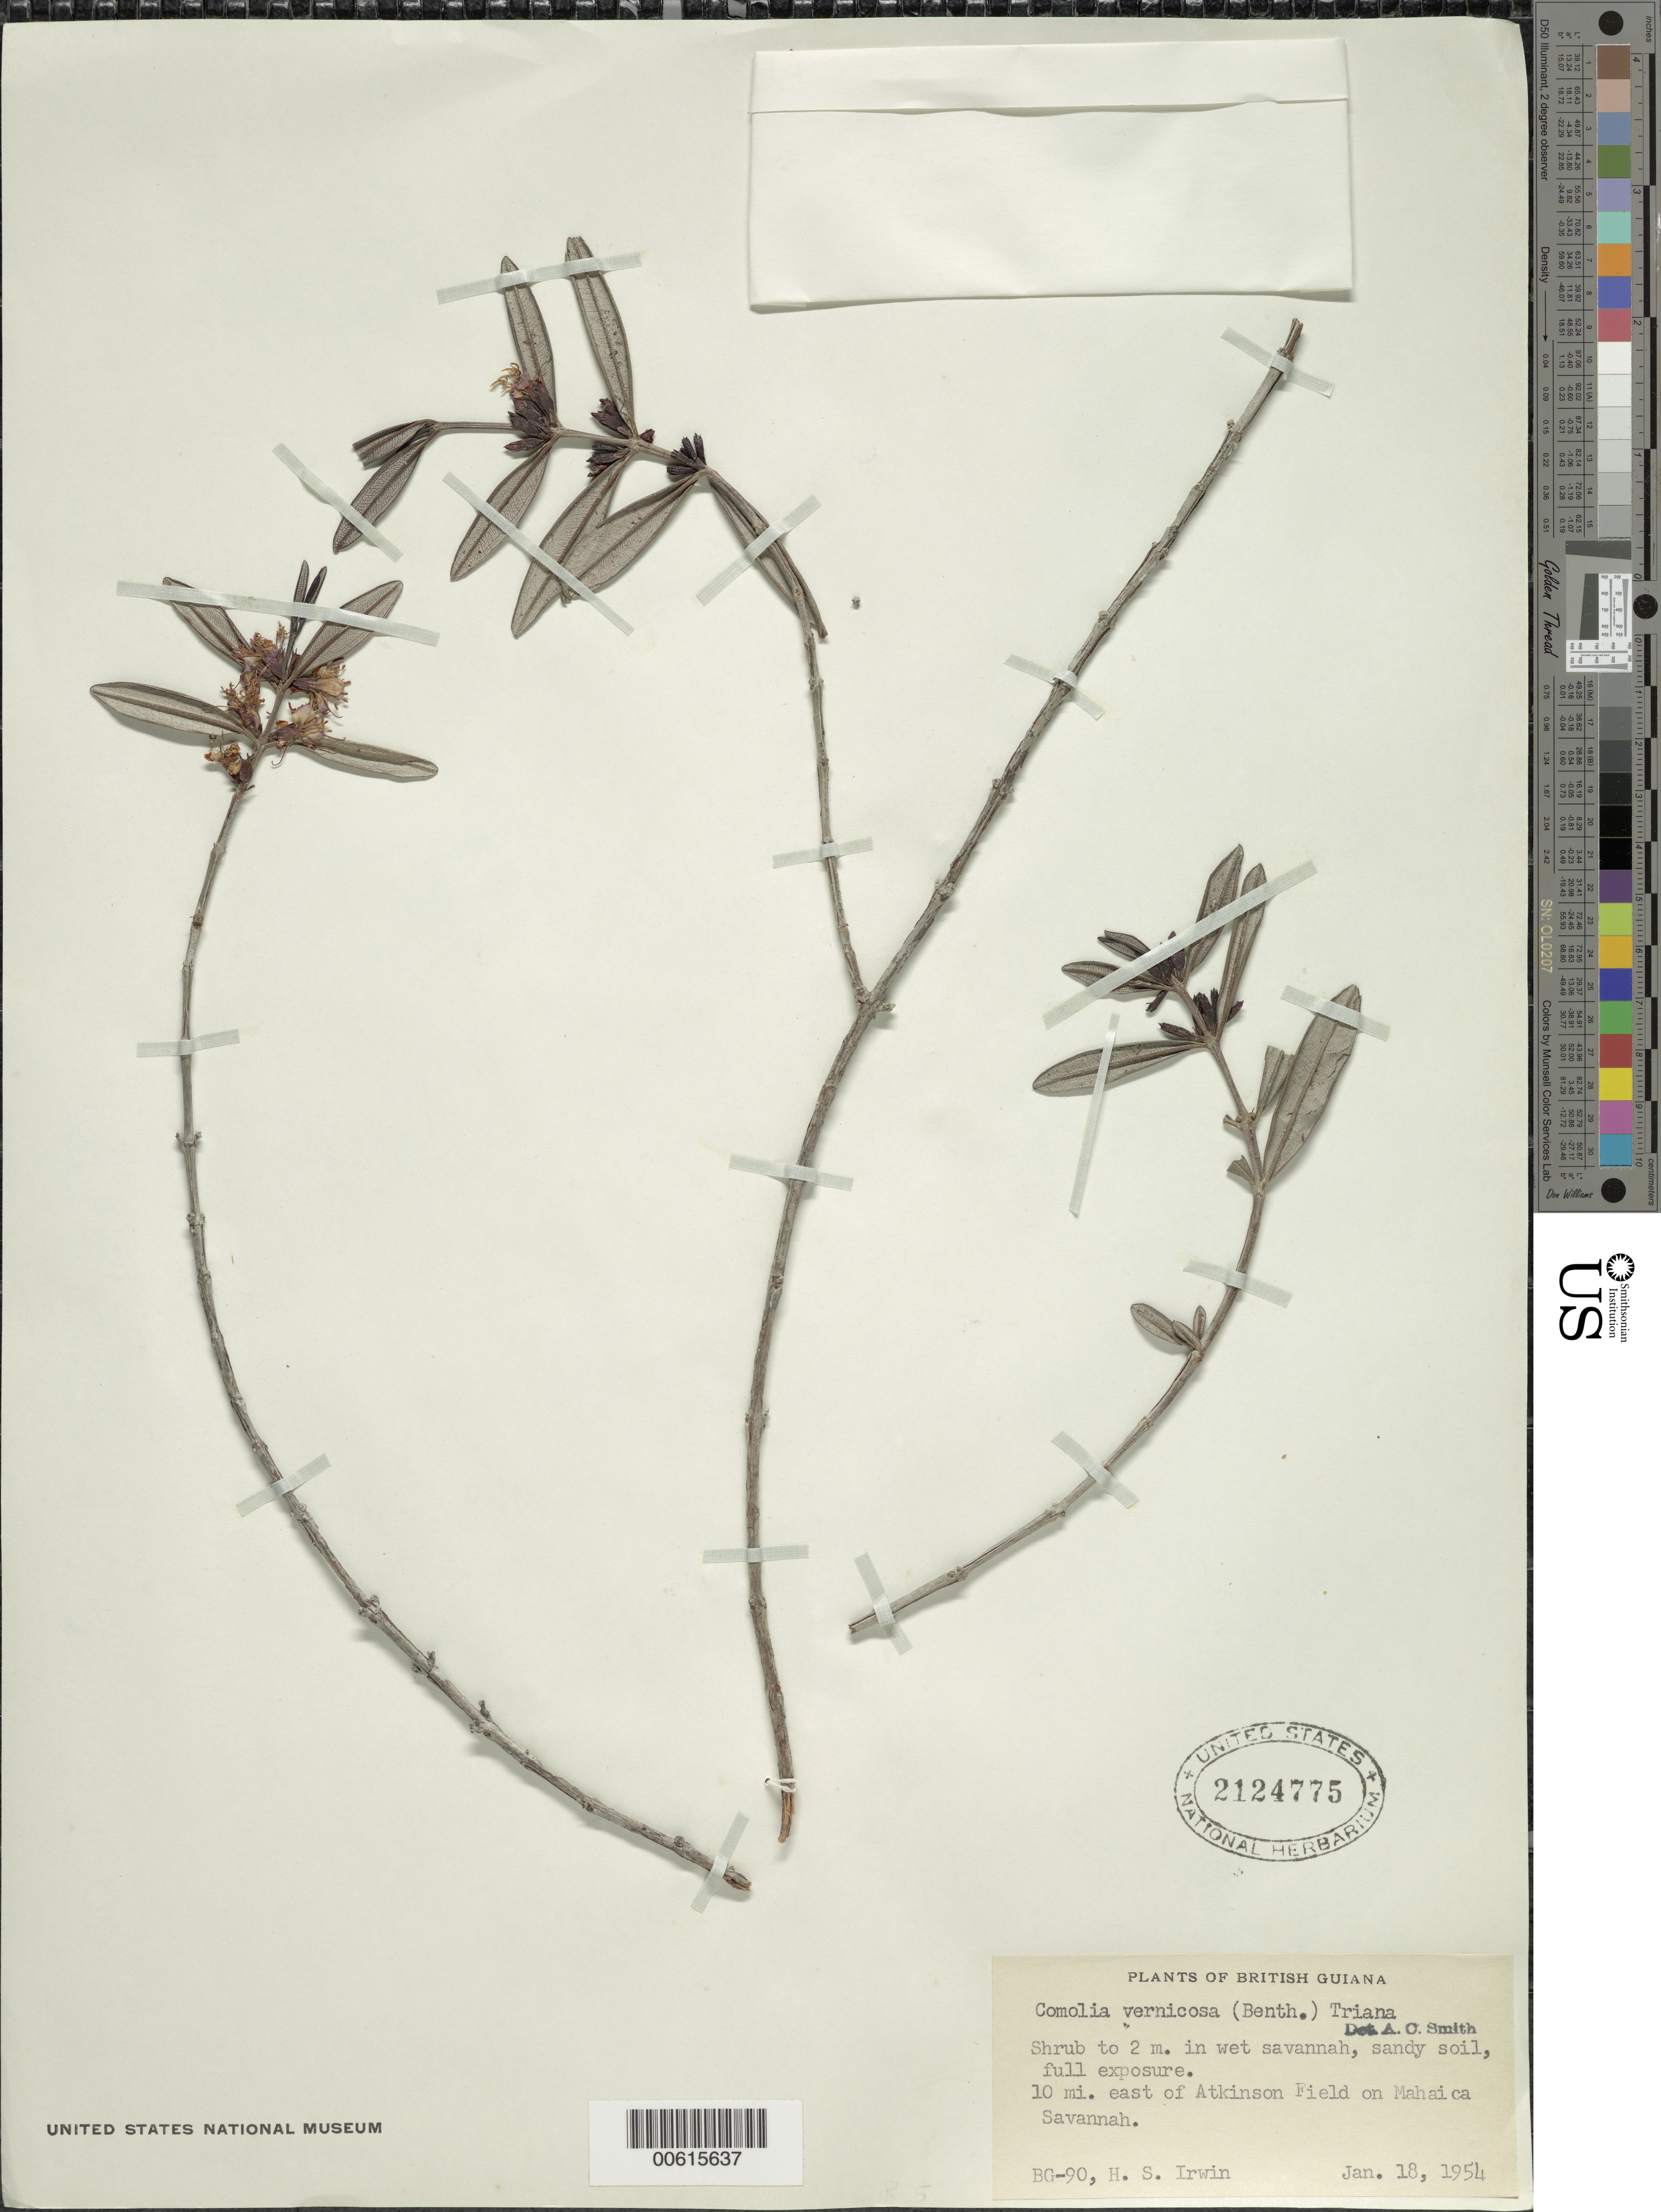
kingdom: Plantae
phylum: Tracheophyta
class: Magnoliopsida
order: Myrtales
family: Melastomataceae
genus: Leiostegia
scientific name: Leiostegia vernicosa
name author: Benth.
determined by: Nunes da Silva, Diego, (RB), Jardim Botanico do Rio de Janeiro - Herbario (BRAZIL)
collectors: H. Irwin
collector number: BG 90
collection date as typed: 18-Jan-54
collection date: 1954-01-18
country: Guyana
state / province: Demerara-Mahaica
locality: Mahaica Savannah, 10 miles east of Atkinson Field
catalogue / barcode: US 2124775